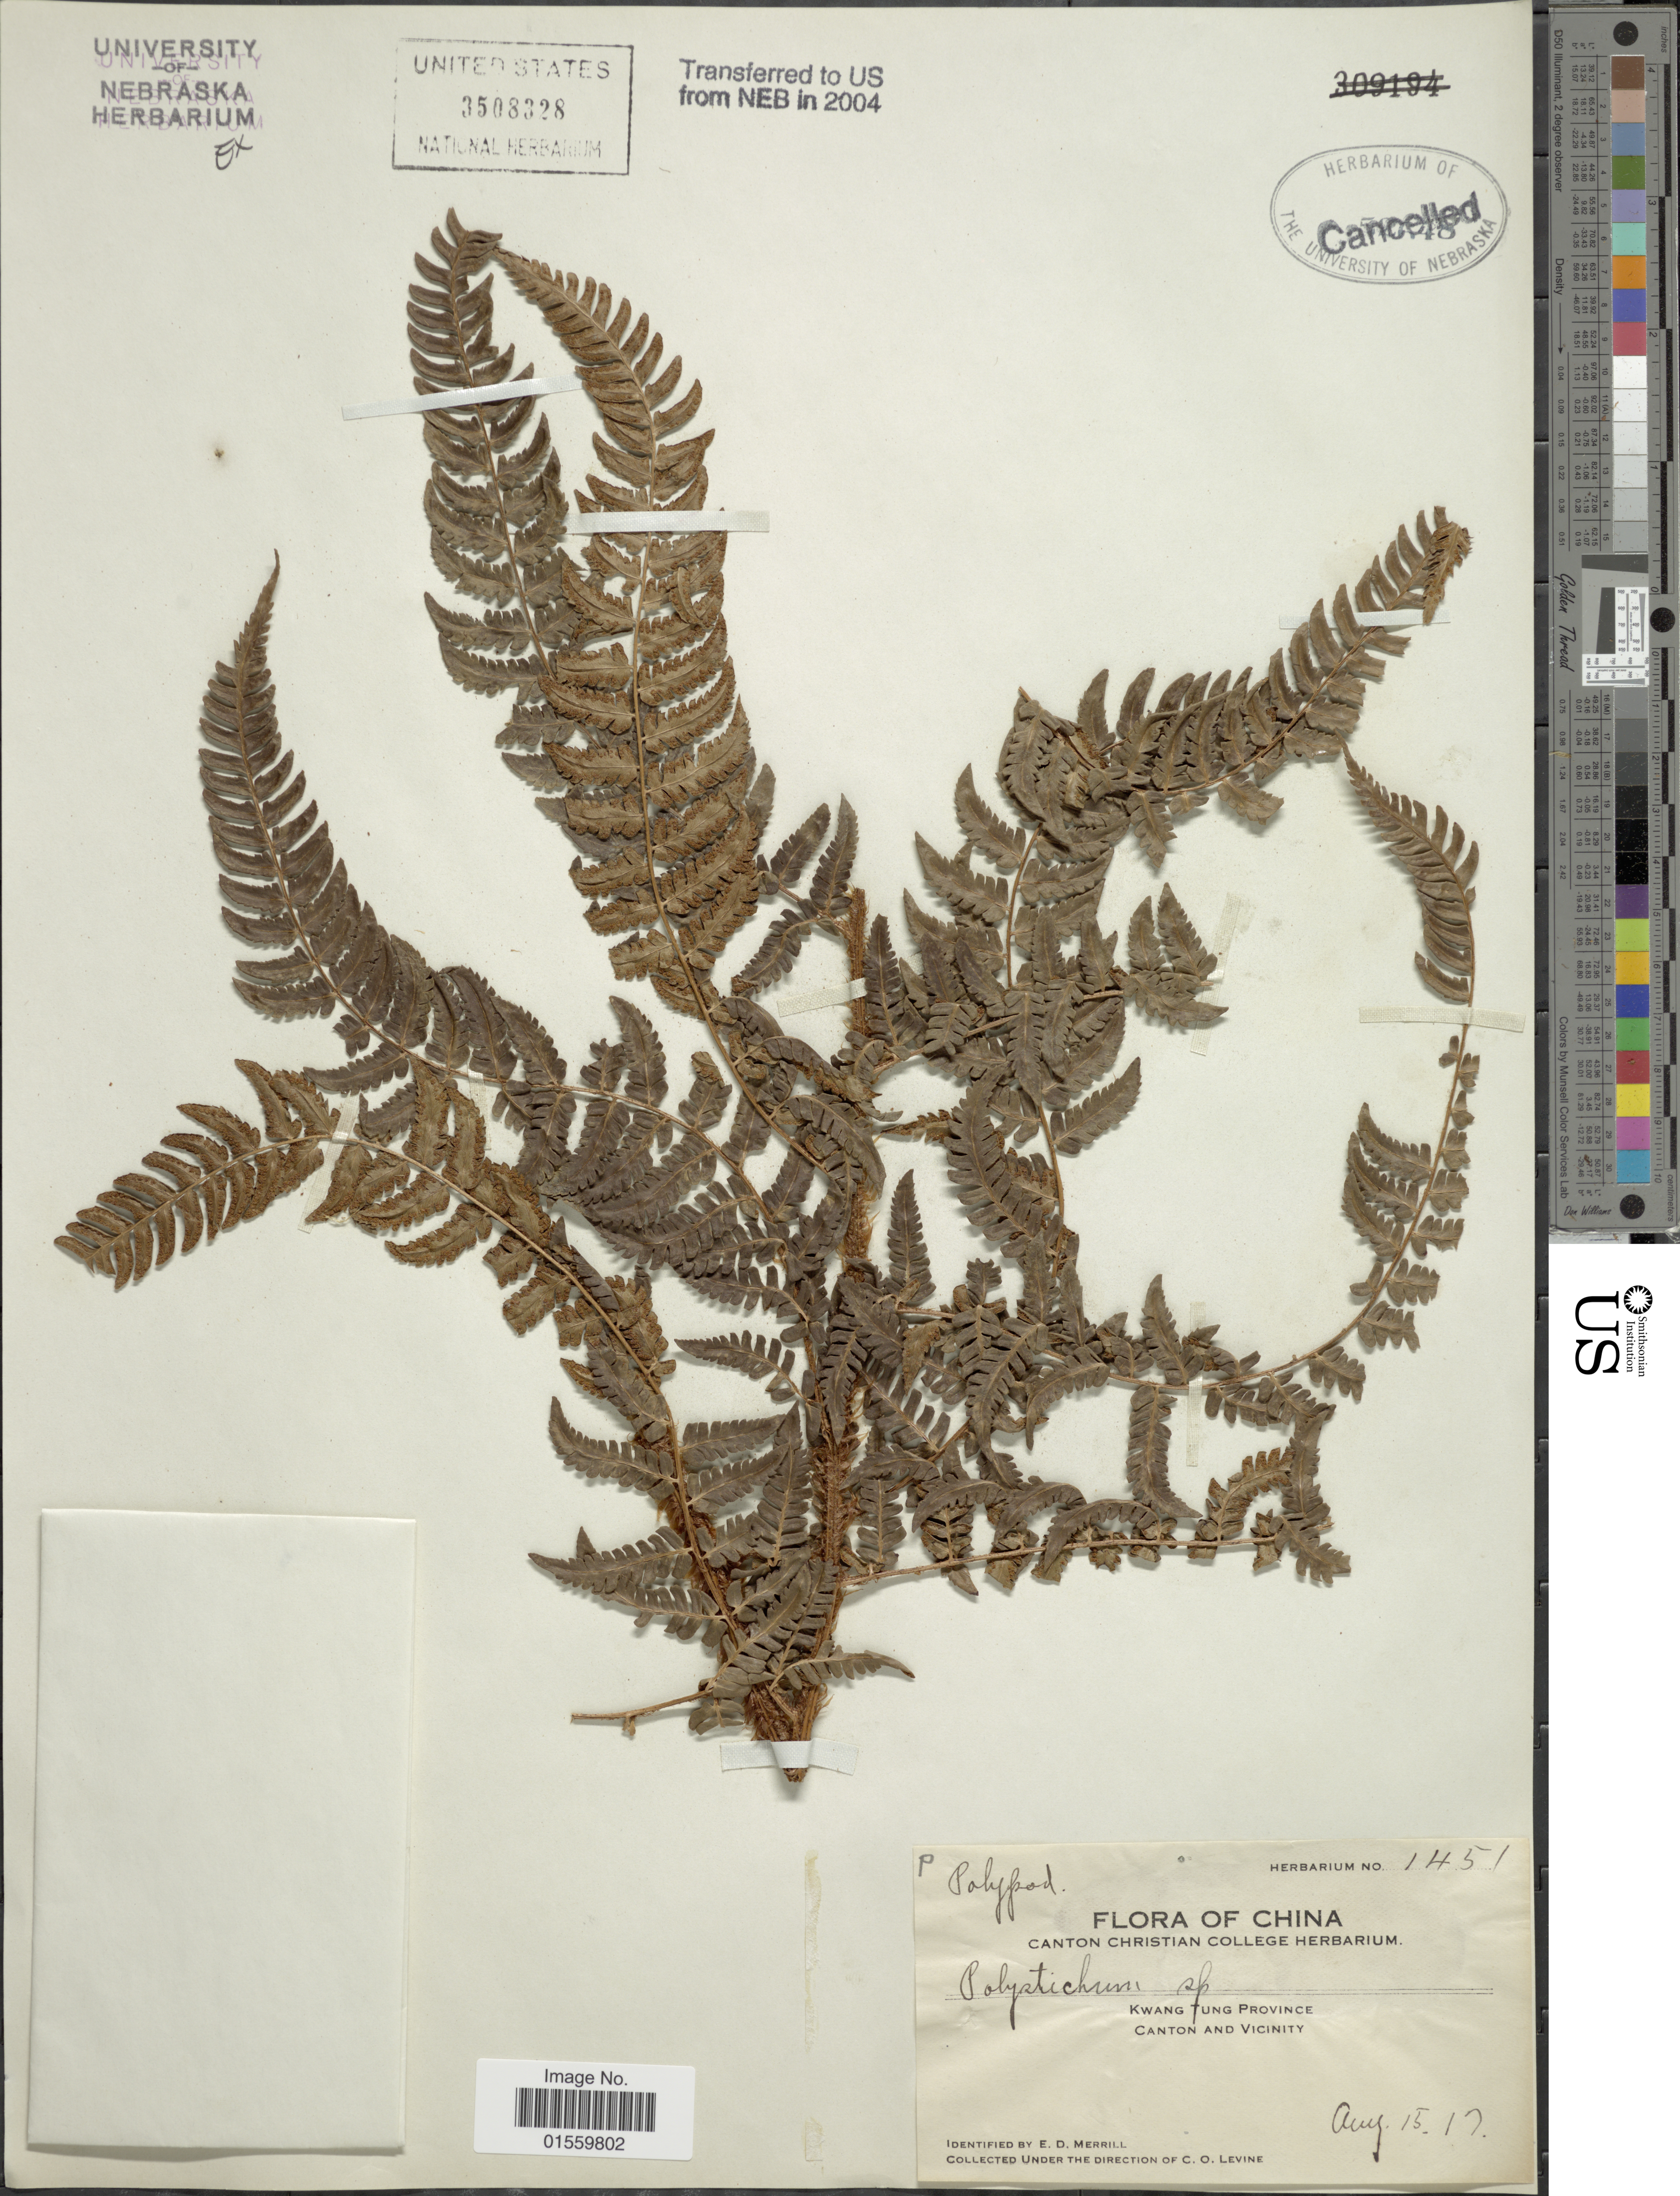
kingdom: Plantae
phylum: Tracheophyta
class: Polypodiopsida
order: Polypodiales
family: Dryopteridaceae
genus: Polystichum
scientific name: Polystichum sp.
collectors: C. O. Levine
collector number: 1451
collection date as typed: Transcribed d/m/y: 15/8/17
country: China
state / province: Guangdong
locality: Kwang Tung Province, Canton and Vicinity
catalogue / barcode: US 3508328